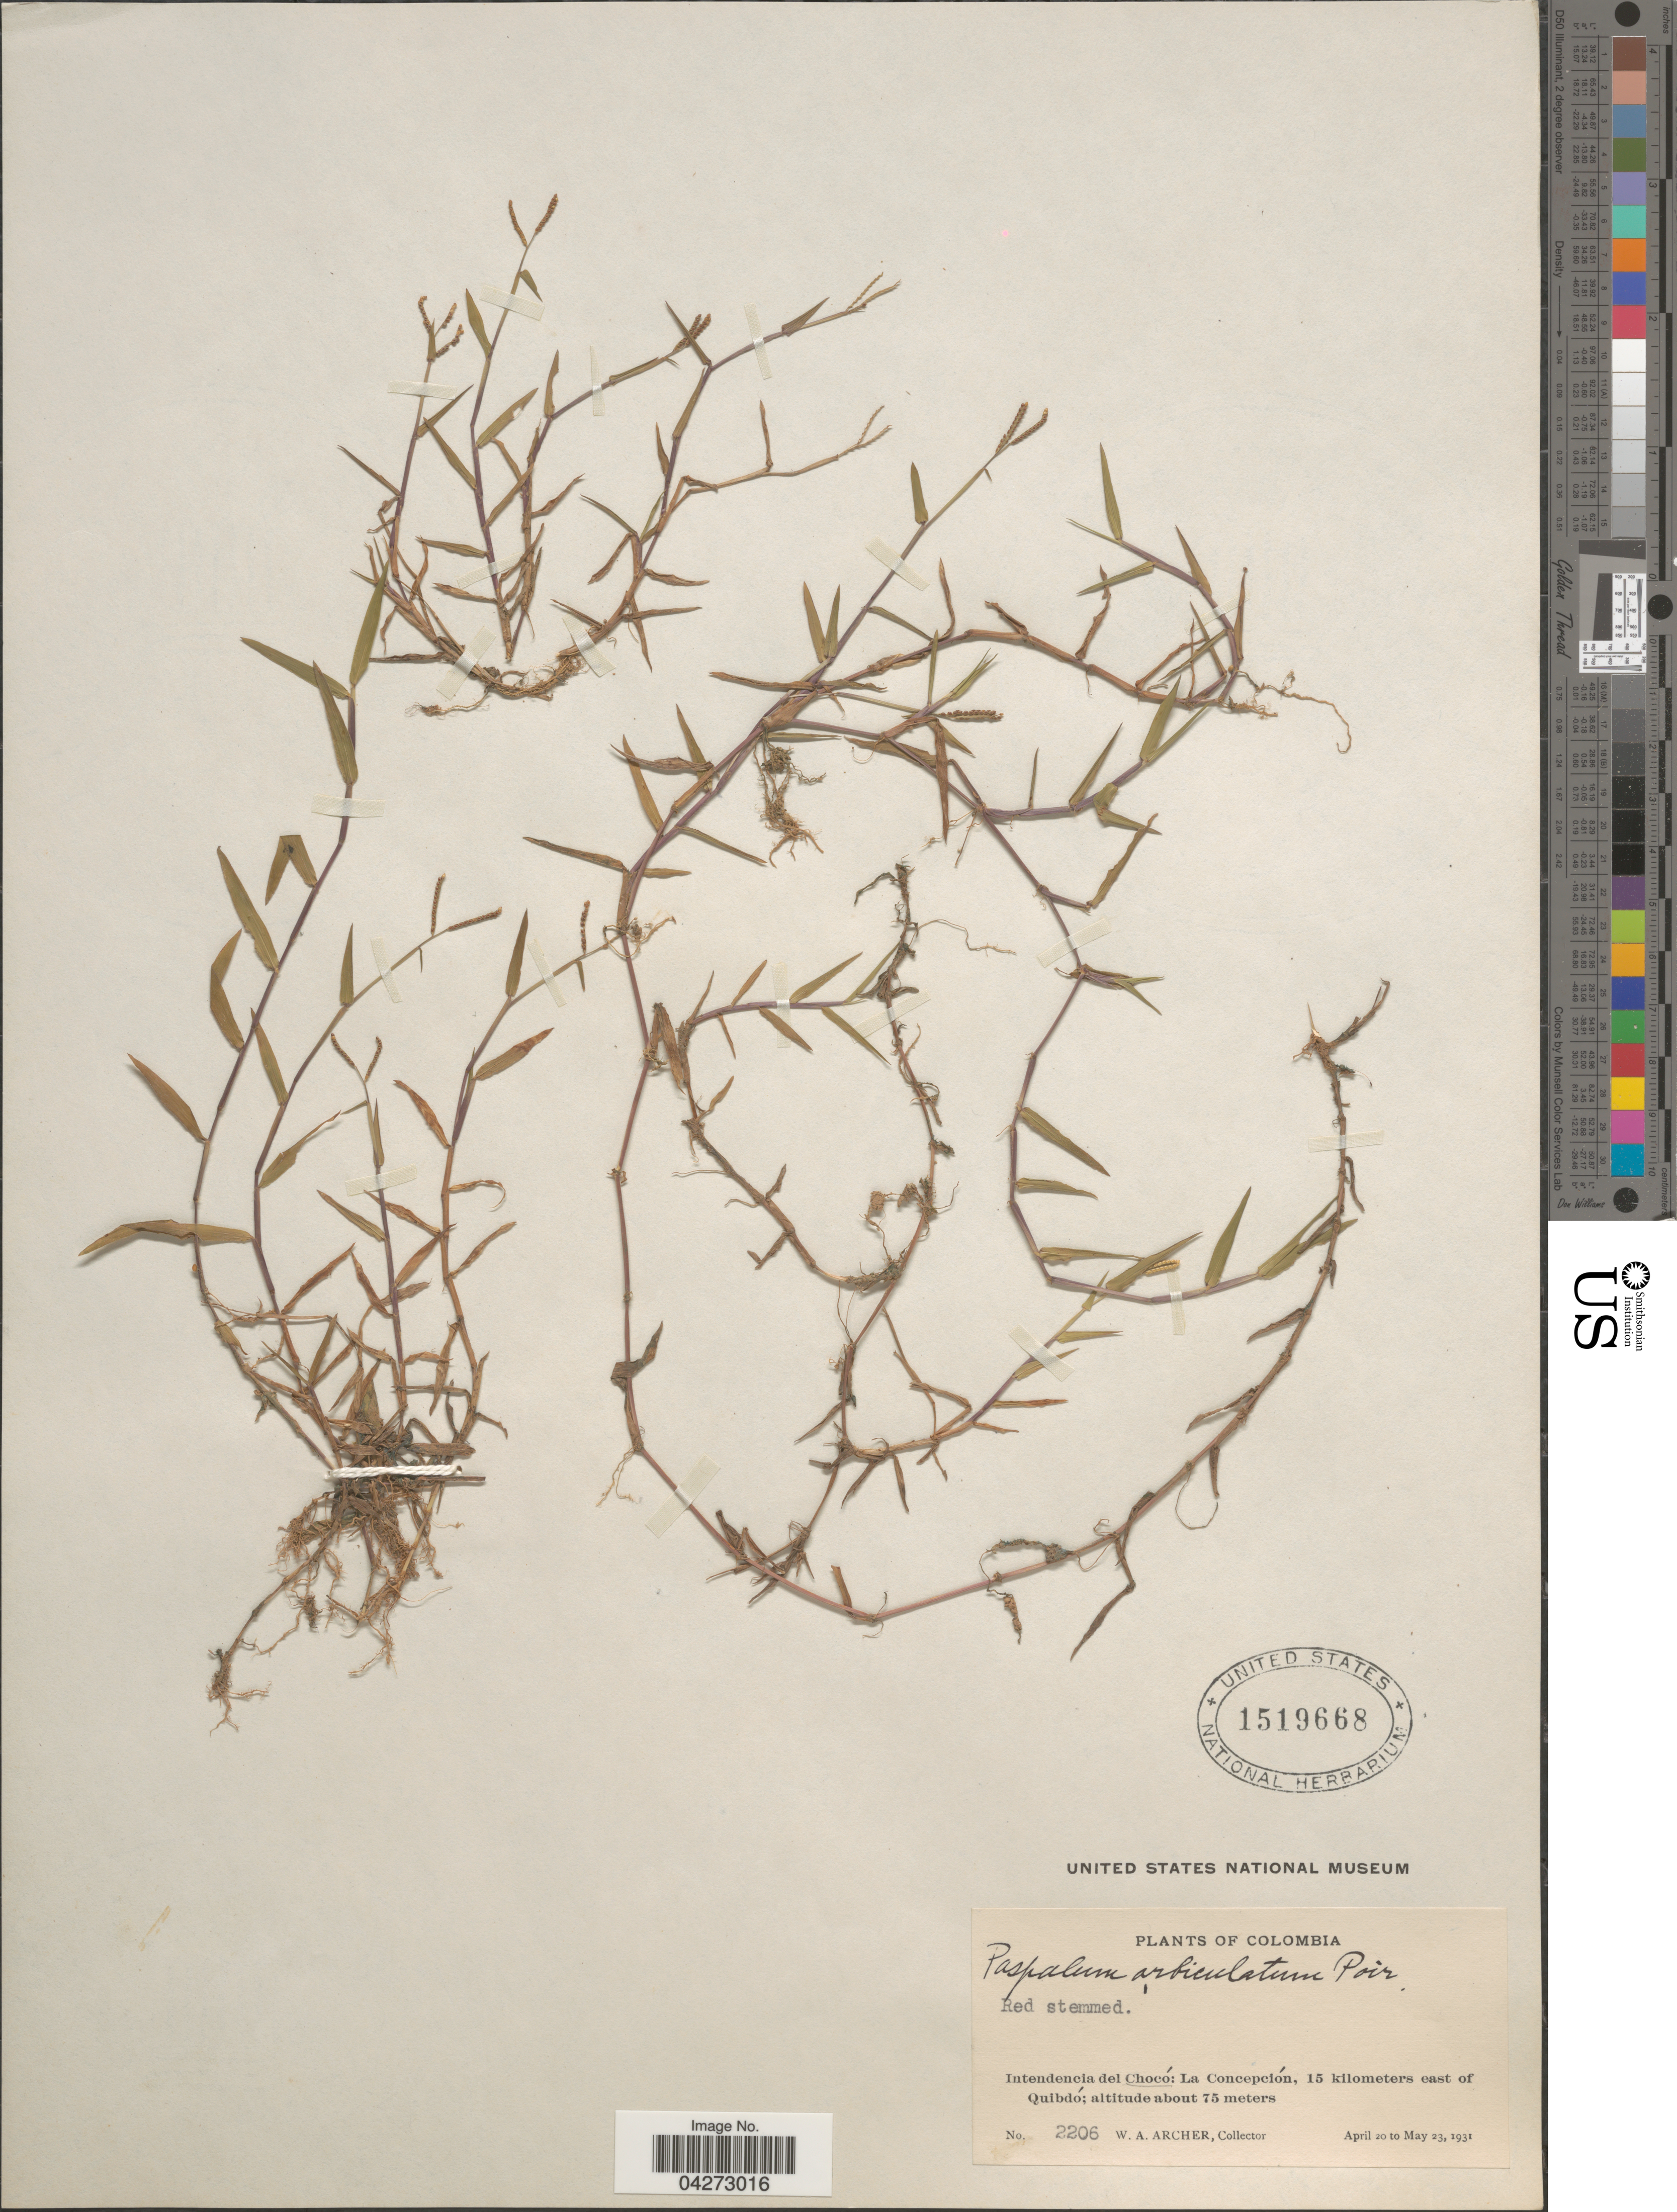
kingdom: Plantae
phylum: Tracheophyta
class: Liliopsida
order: Poales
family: Poaceae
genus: Paspalum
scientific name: Paspalum orbiculatum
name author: Poir.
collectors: W. Archer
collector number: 2206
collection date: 1931-04-20/1931-05-23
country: Colombia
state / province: Chocó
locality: Intendencia del Chocó: La Concepción, 15 kilometers east of Quibdó.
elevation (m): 75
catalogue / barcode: US 1519668